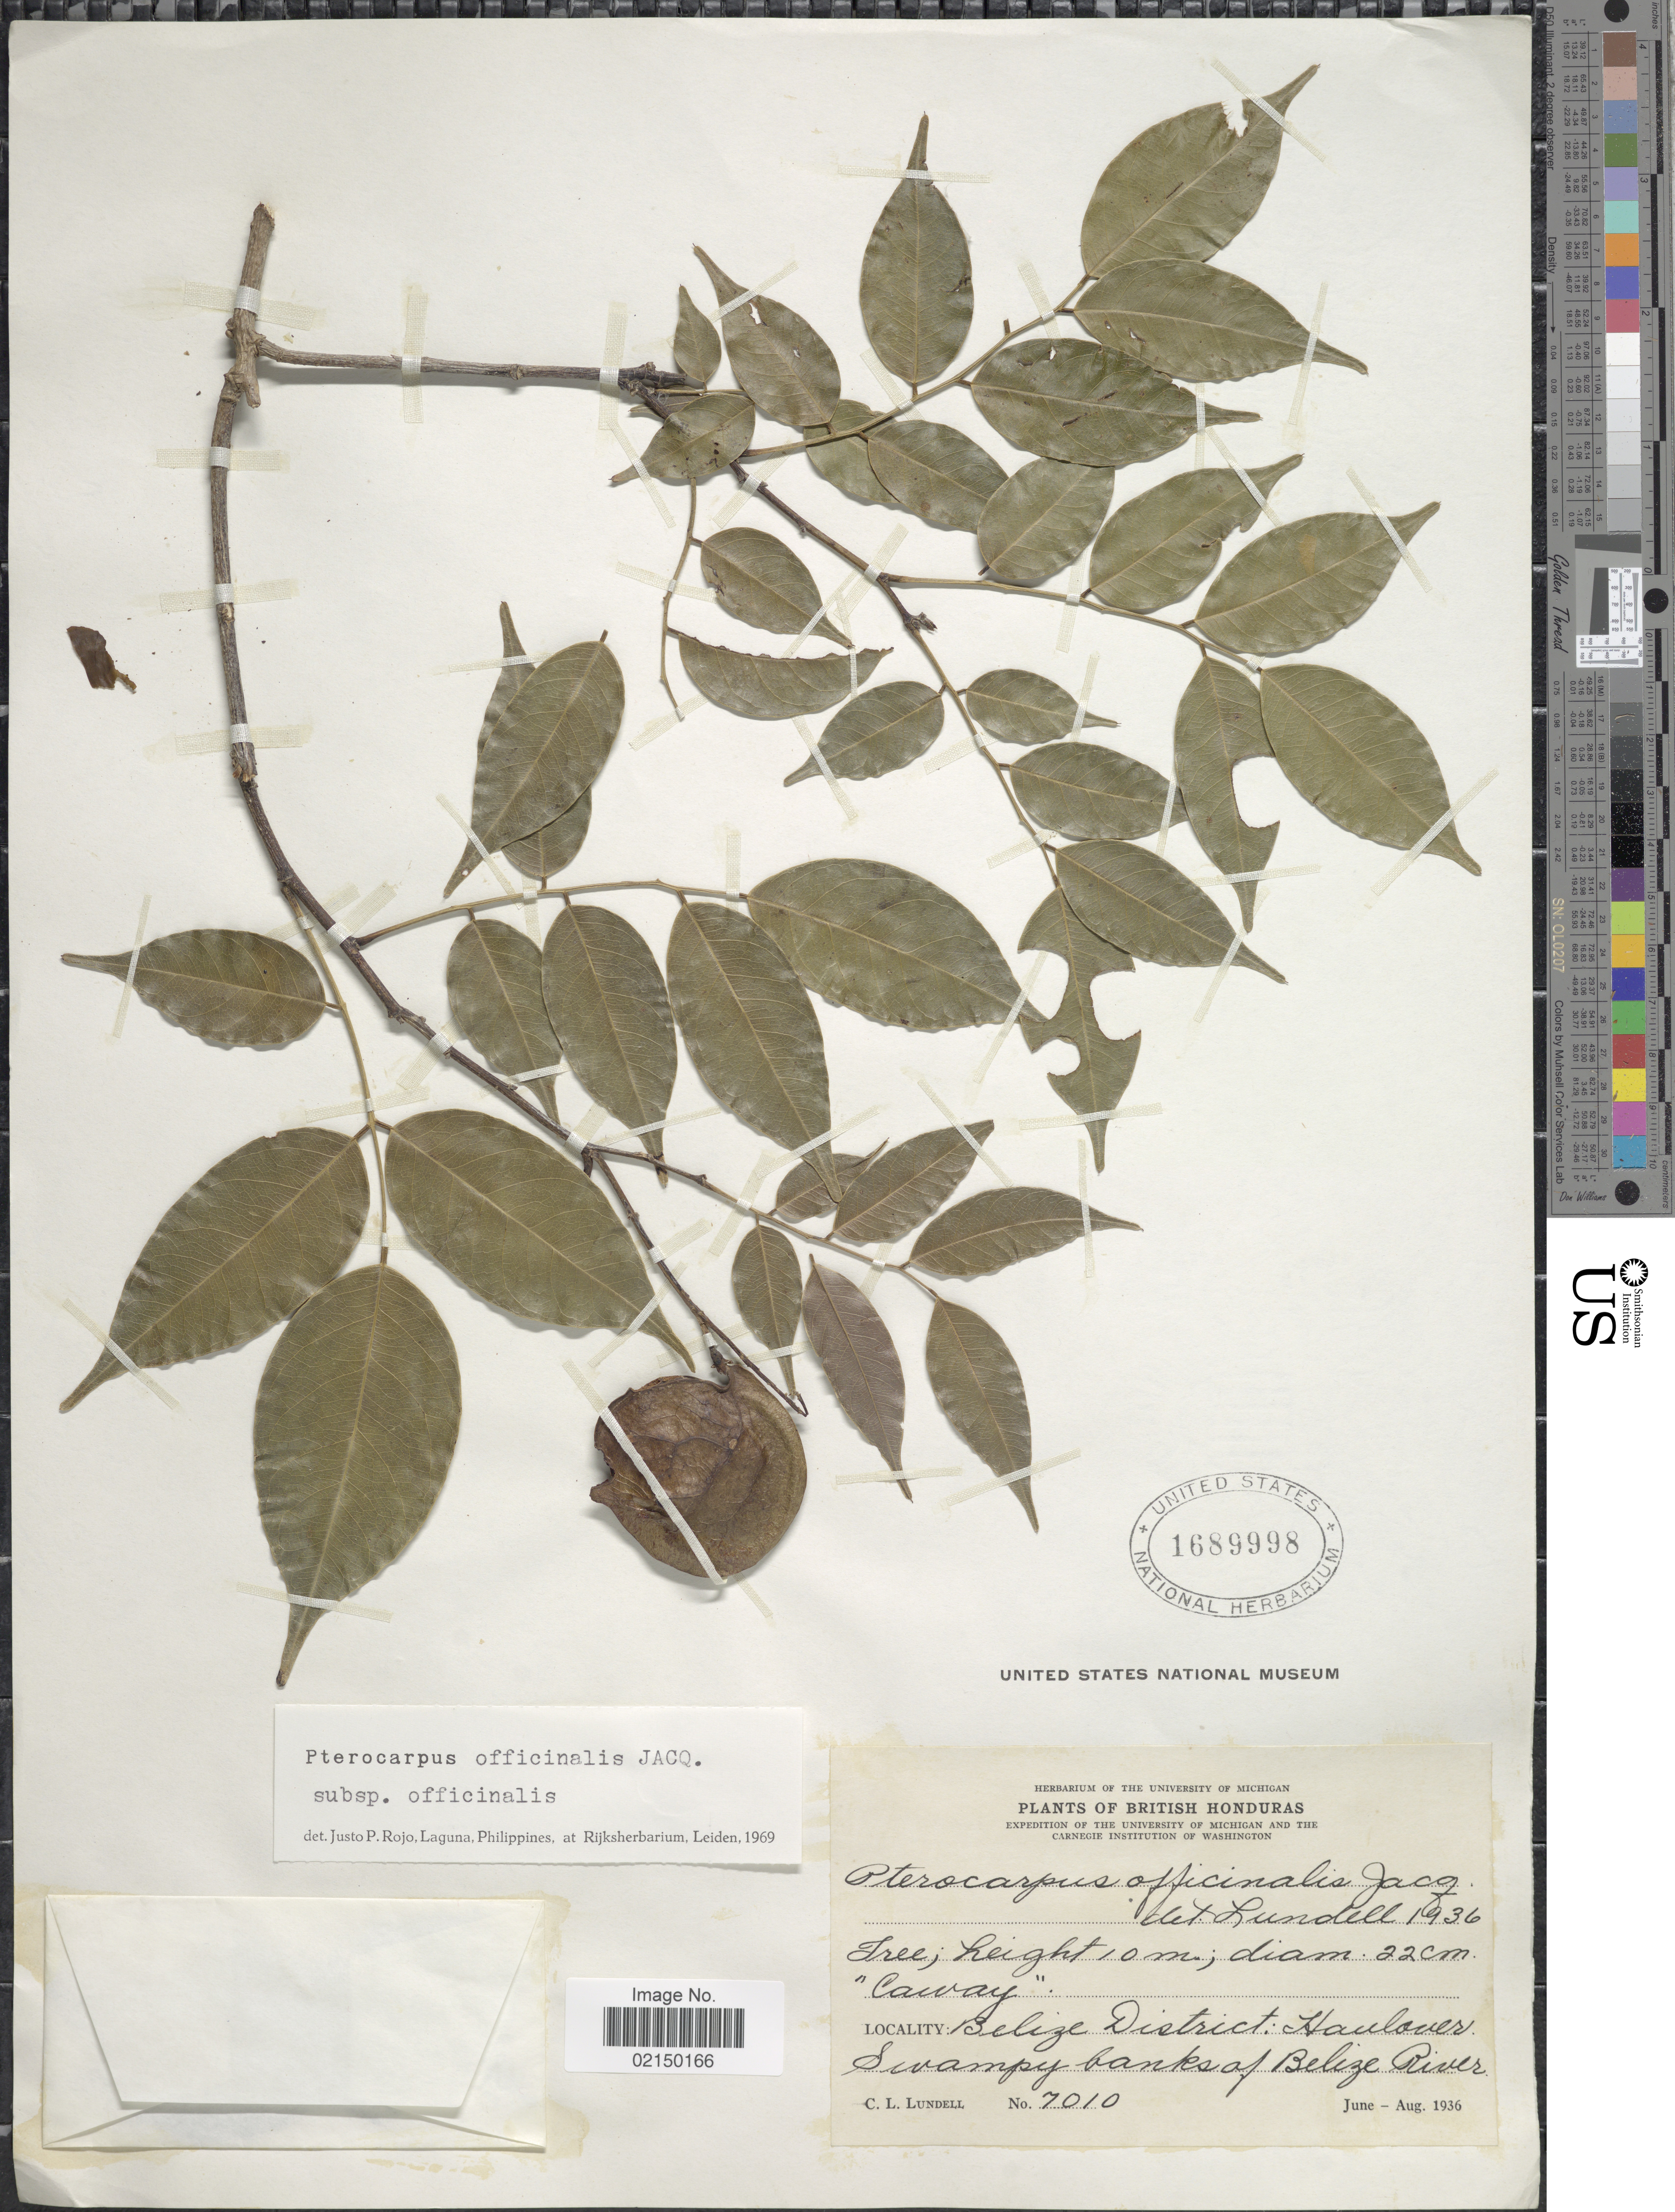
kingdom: Plantae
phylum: Tracheophyta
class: Magnoliopsida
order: Fabales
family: Fabaceae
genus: Pterocarpus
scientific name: Pterocarpus officinalis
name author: Jacq.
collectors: C. L. Lundell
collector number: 7010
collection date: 1936-06/1936-08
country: Belize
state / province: Belize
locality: British Honduras, Haulover, swampy banks of Belize River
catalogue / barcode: US 1689998